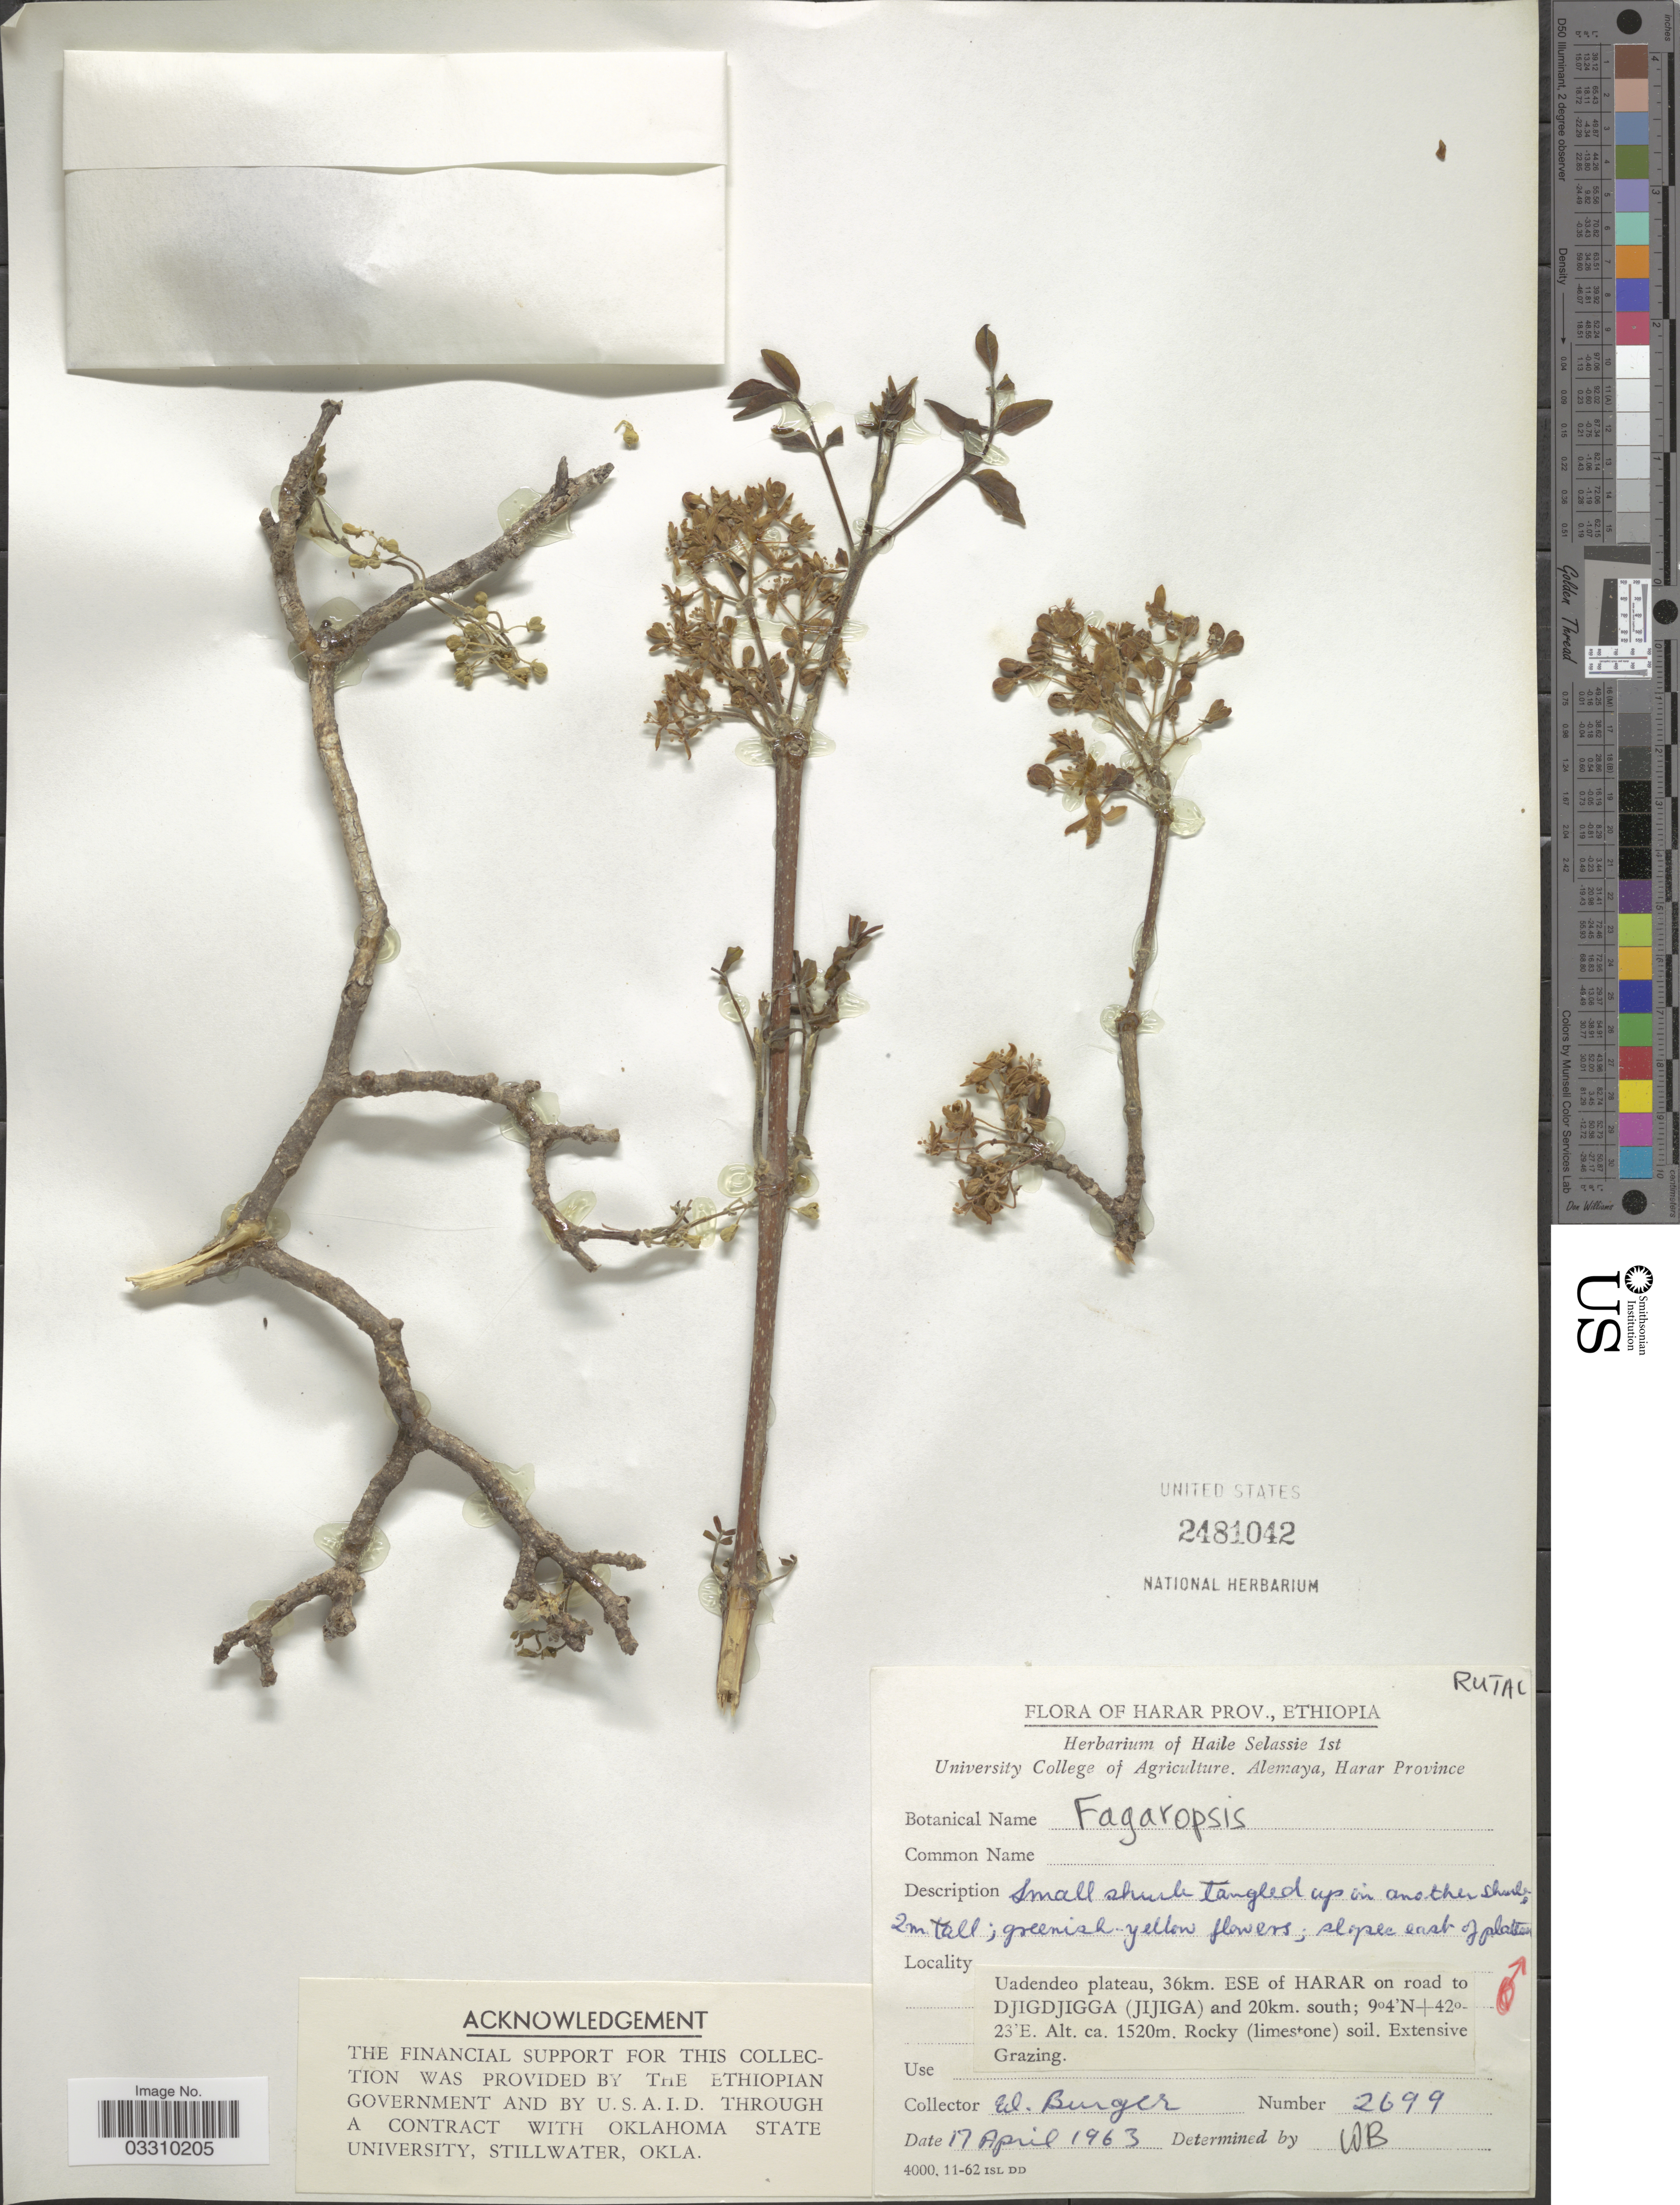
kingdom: Plantae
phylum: Tracheophyta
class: Magnoliopsida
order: Sapindales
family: Rutaceae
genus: Fagaropsis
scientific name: Fagaropsis sp.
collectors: W. Burger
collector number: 2699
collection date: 1963-04-17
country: Ethiopia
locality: Harar Prov. Uadendeo plateau, 36km. ESE of Harar on road to Djigdjigga (Jijiga) and 20km. south.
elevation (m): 1520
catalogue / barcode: US 2481042